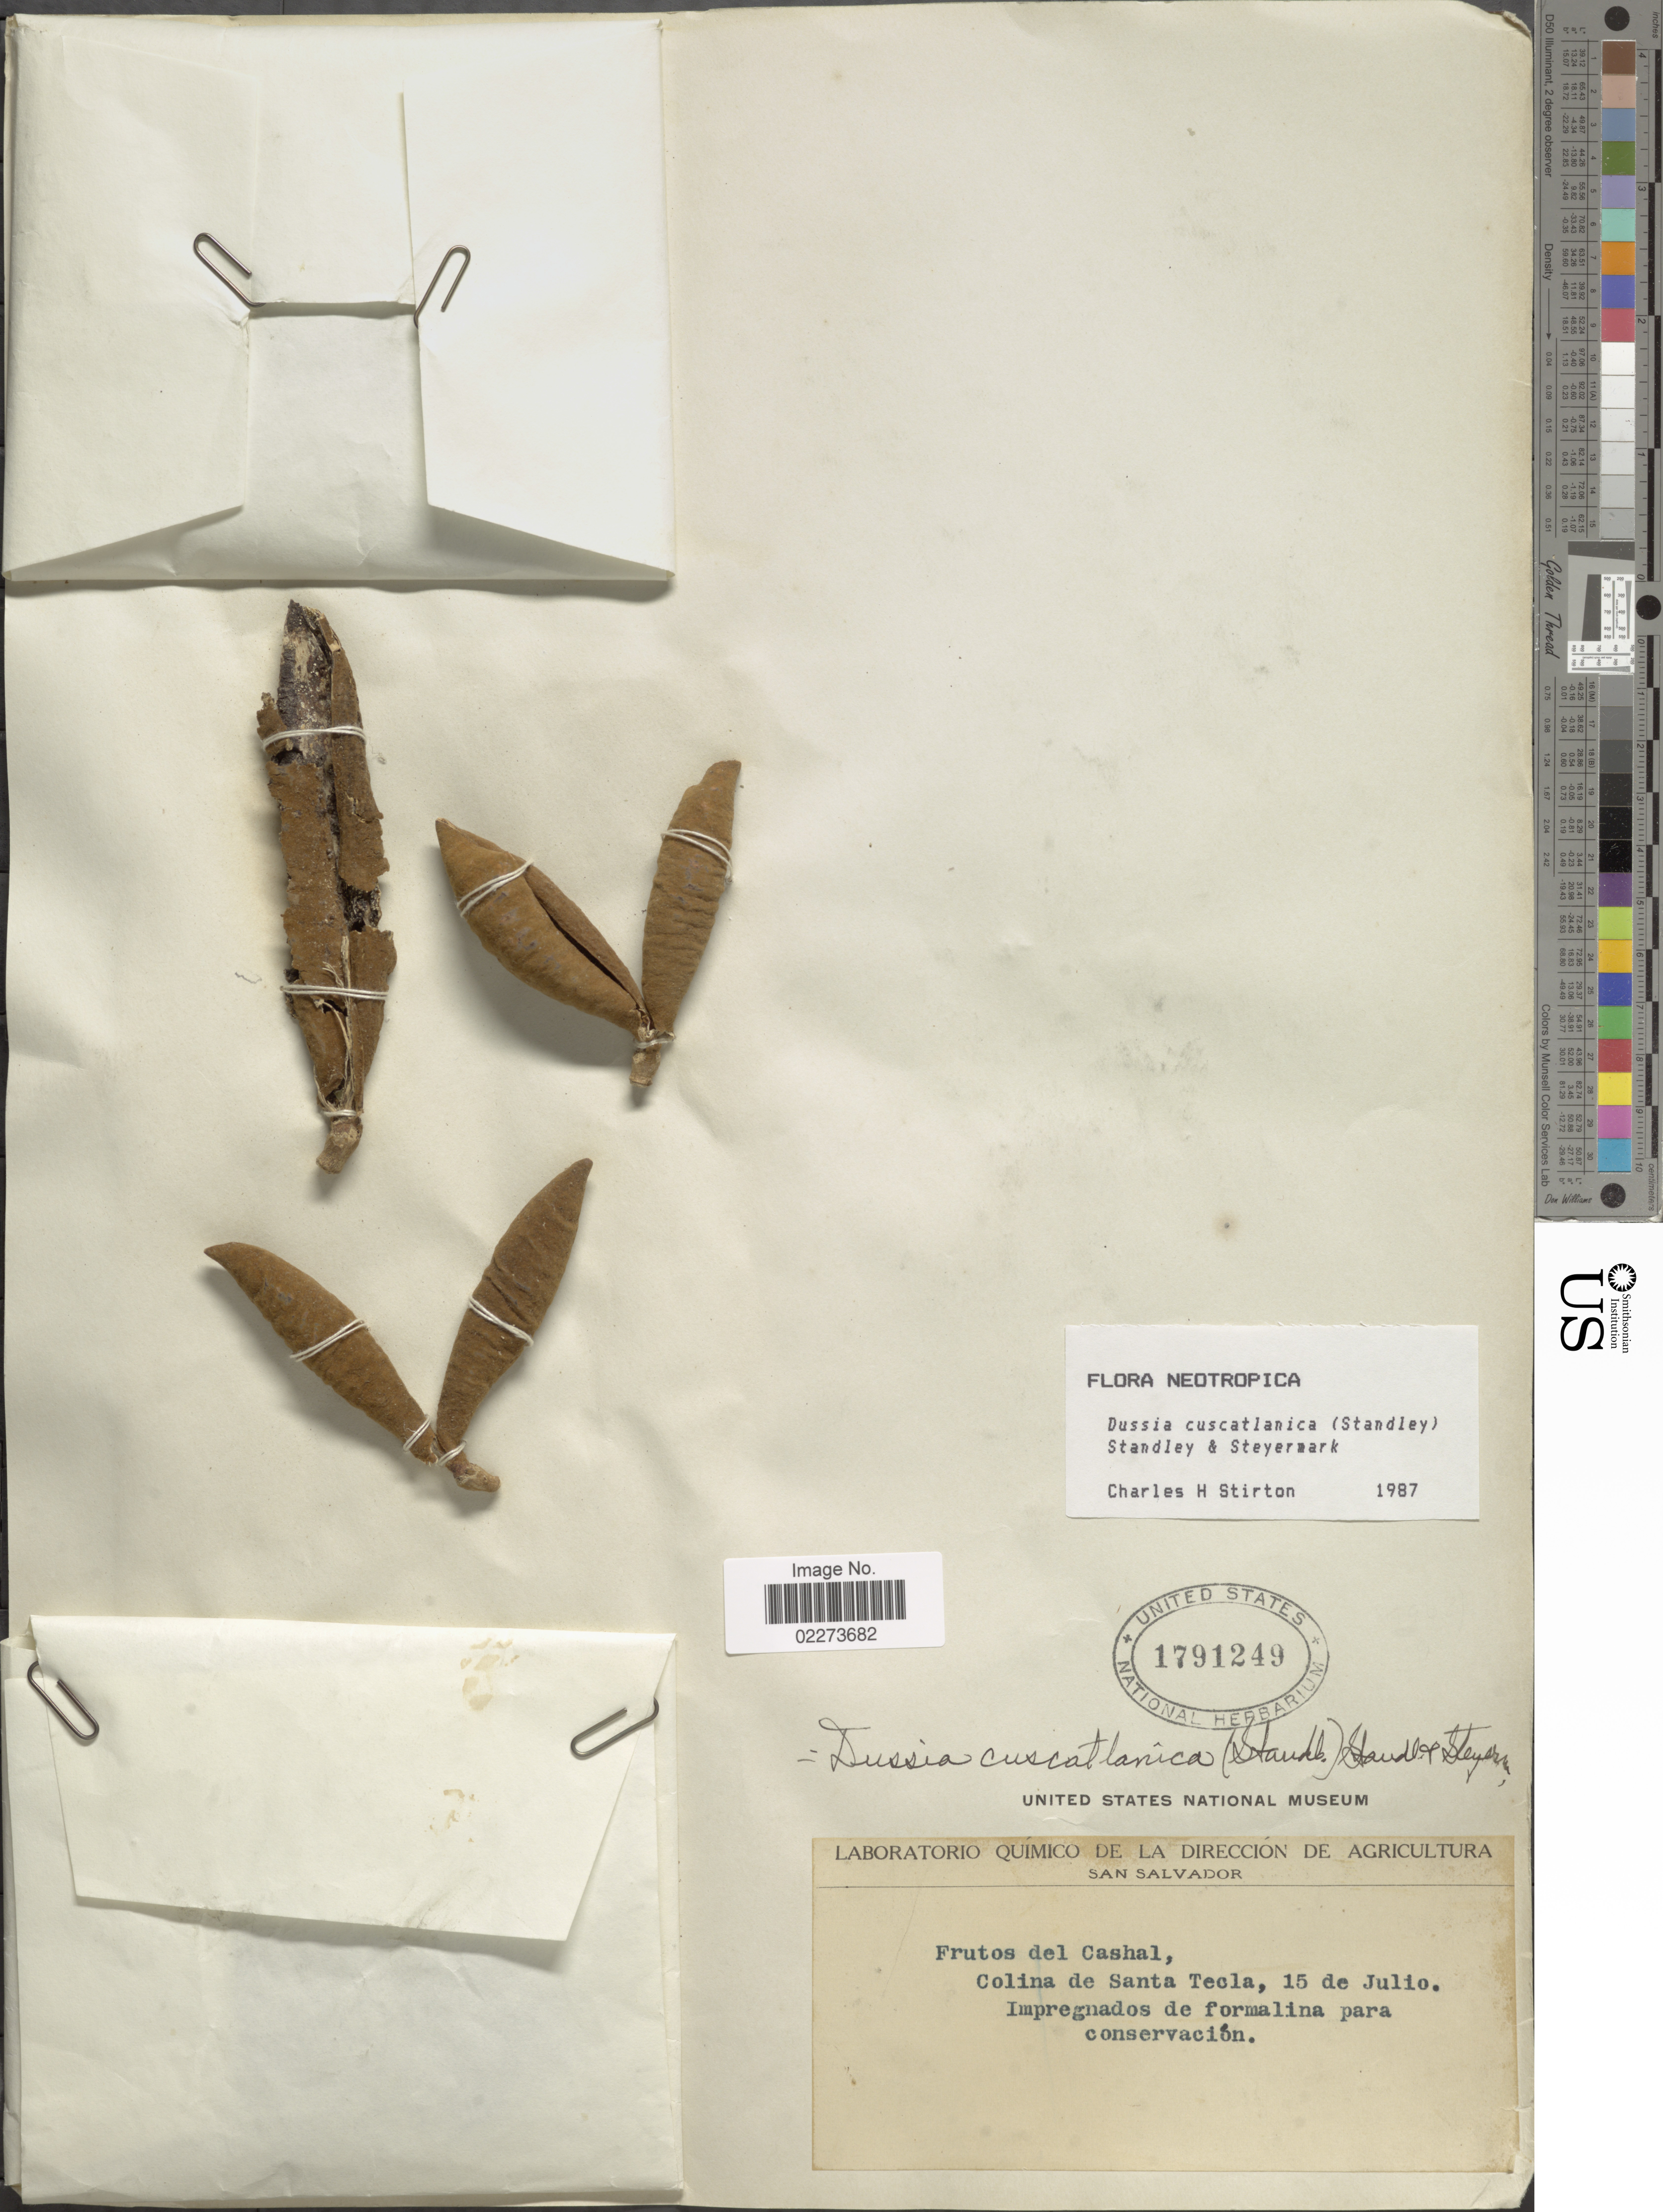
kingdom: Plantae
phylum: Tracheophyta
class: Magnoliopsida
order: Fabales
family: Fabaceae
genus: Dussia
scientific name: Dussia cuscatlanica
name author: (Standl.) Standl. & Steyerm.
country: El Salvador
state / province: San Salvador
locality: Colina de Santa Tecla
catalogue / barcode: US 1791249